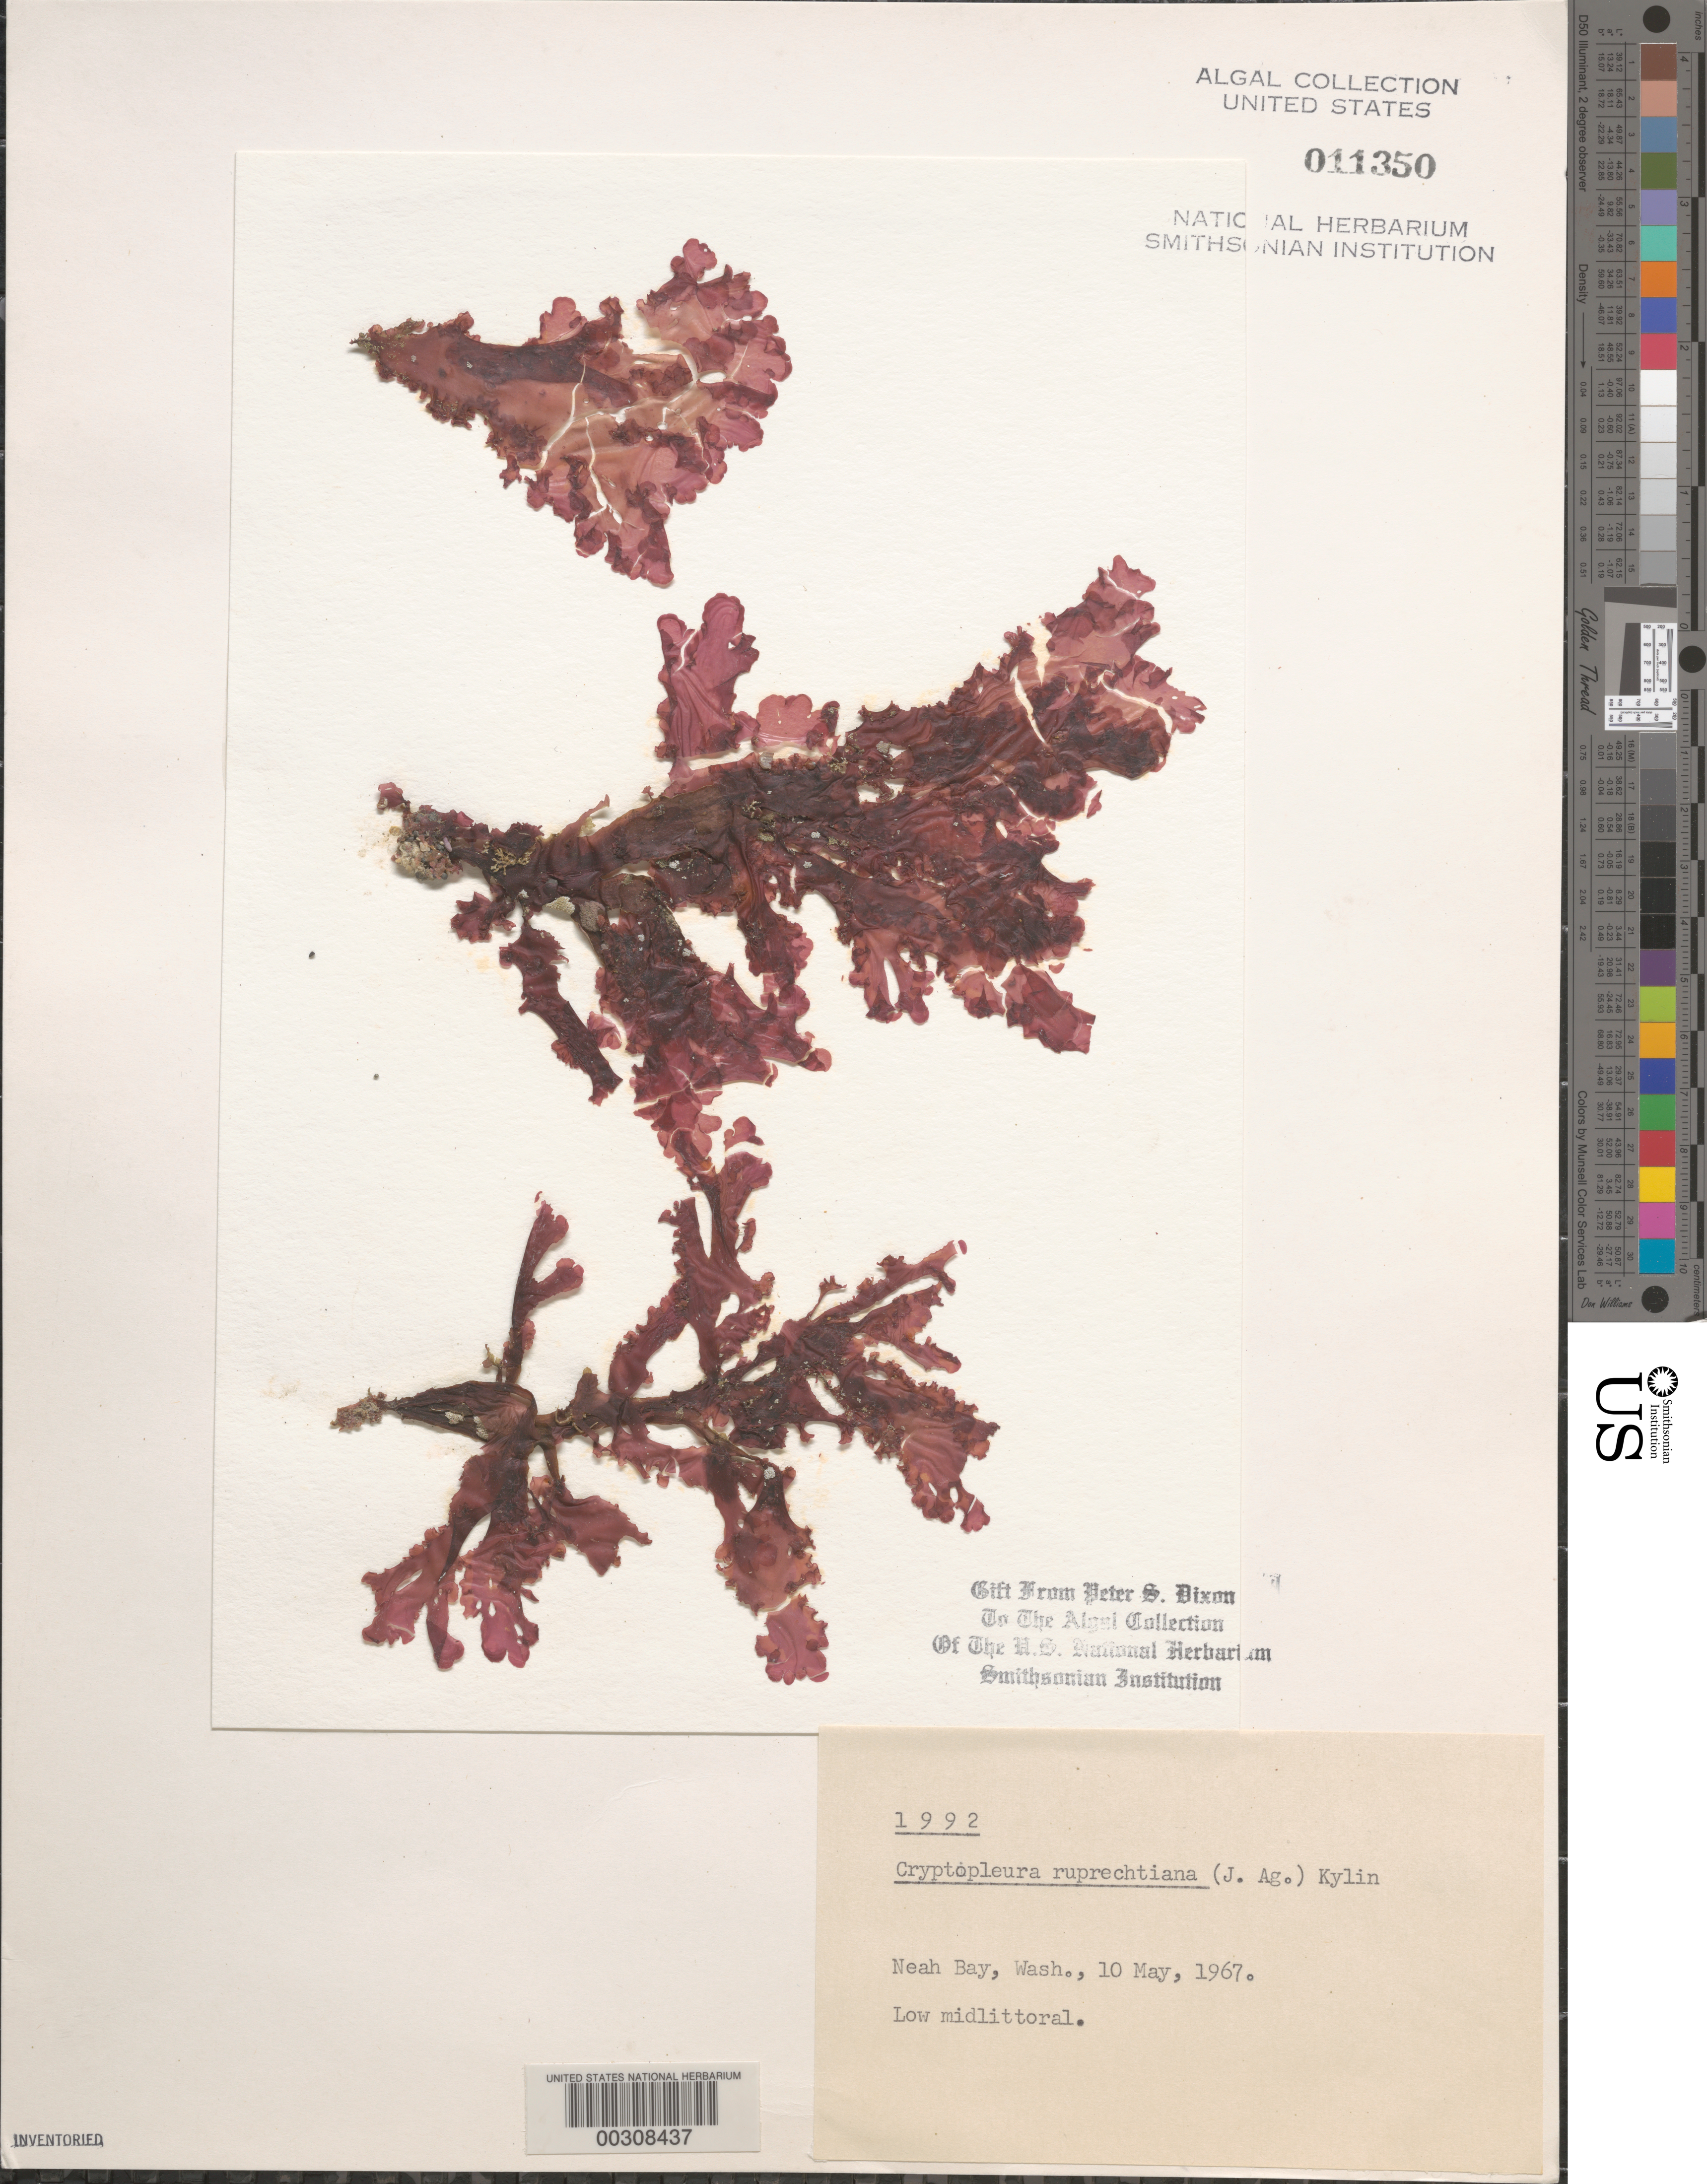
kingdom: Plantae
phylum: Rhodophyta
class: Florideophyceae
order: Ceramiales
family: Delesseriaceae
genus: Cryptopleura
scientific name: Cryptopleura ruprechtiana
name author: (J. Agardh) Kylin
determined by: Dixon, P. S.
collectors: P. S. Dixon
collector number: PSD 1992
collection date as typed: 10 May 1967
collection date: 1967-05-10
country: United States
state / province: Washington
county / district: Clallam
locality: Neah Bay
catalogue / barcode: US 11350